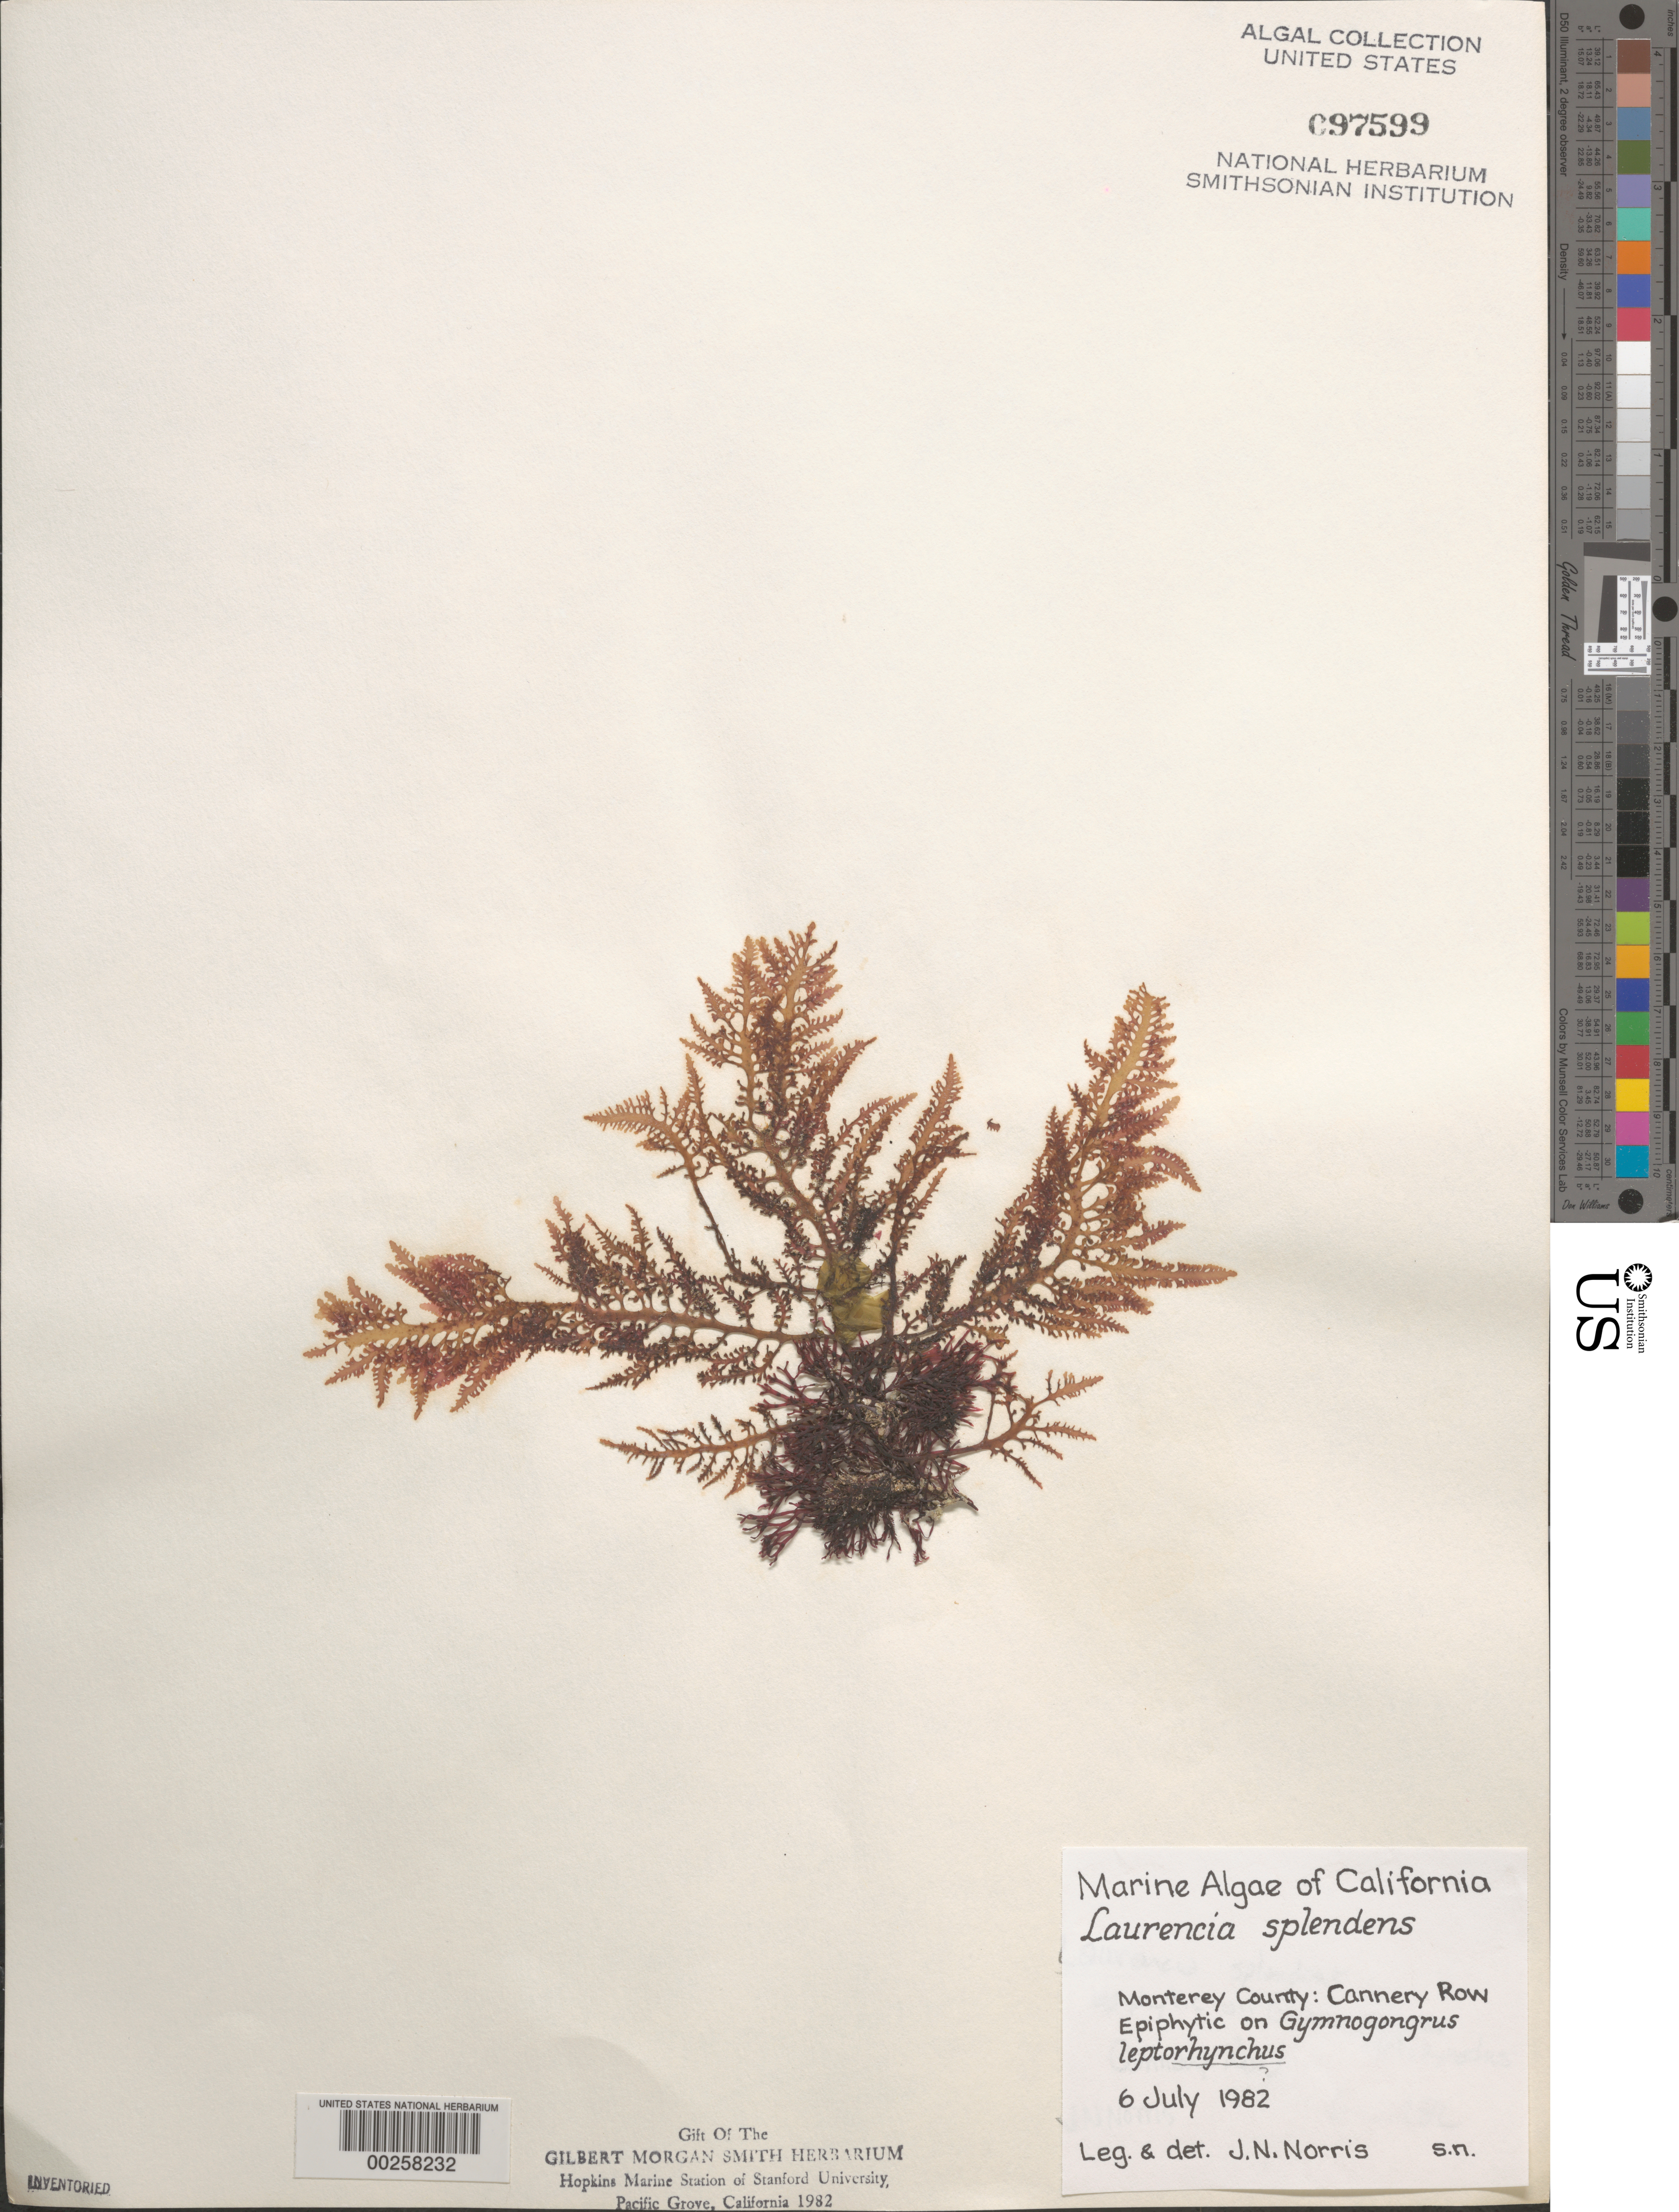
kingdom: Plantae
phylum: Rhodophyta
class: Florideophyceae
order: Ceramiales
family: Rhodomelaceae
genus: Osmundea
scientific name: Osmundea splendens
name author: (Hollenb.) K.W. Nam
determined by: Algae name updating Project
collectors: J. N. Norris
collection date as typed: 06 Jul 1982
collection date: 1982-07-06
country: United States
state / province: California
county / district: Monterey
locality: Cannery Row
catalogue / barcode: US 97599